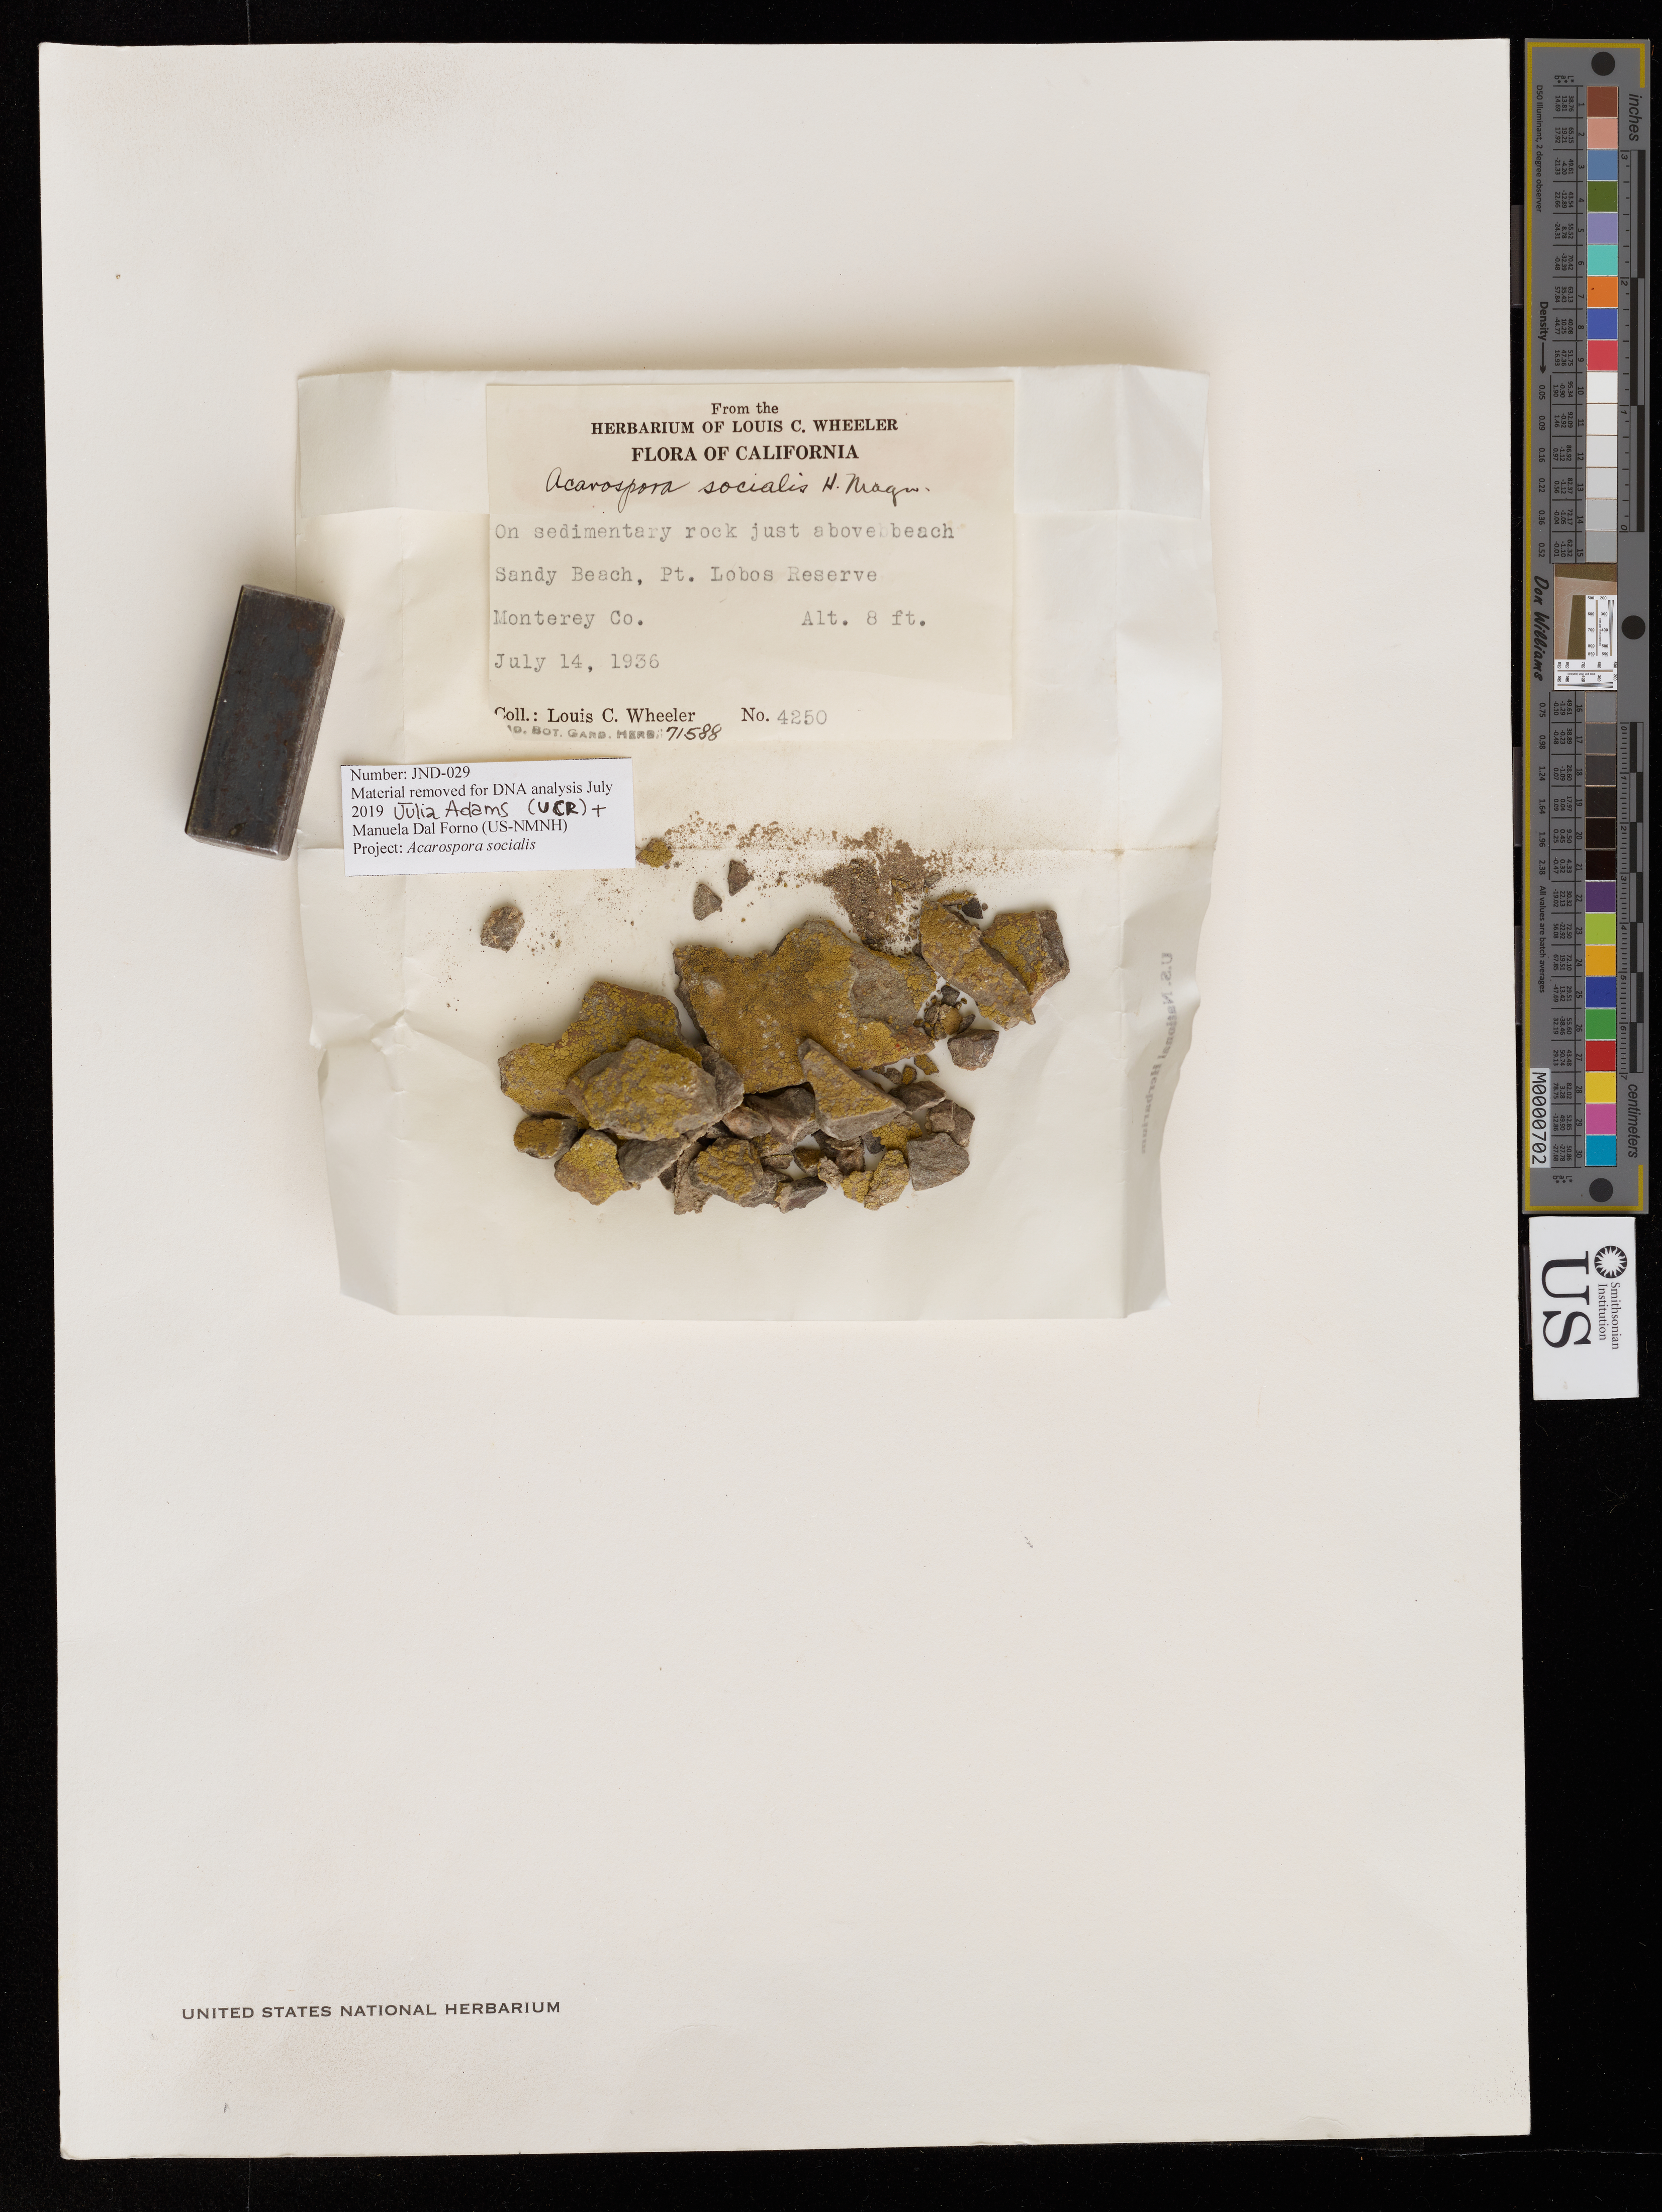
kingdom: Fungi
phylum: Ascomycota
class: Lecanoromycetes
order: Acarosporales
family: Acarosporaceae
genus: Acarospora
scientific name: Acarospora socialis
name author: H. Magn.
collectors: L. C. Wheeler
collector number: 4250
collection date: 1936-07-14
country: United States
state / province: California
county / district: Monterey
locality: On sedimentary rock just above beach Sandy Beach, Pt. Lobos Reserve. Monterey Co.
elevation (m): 2